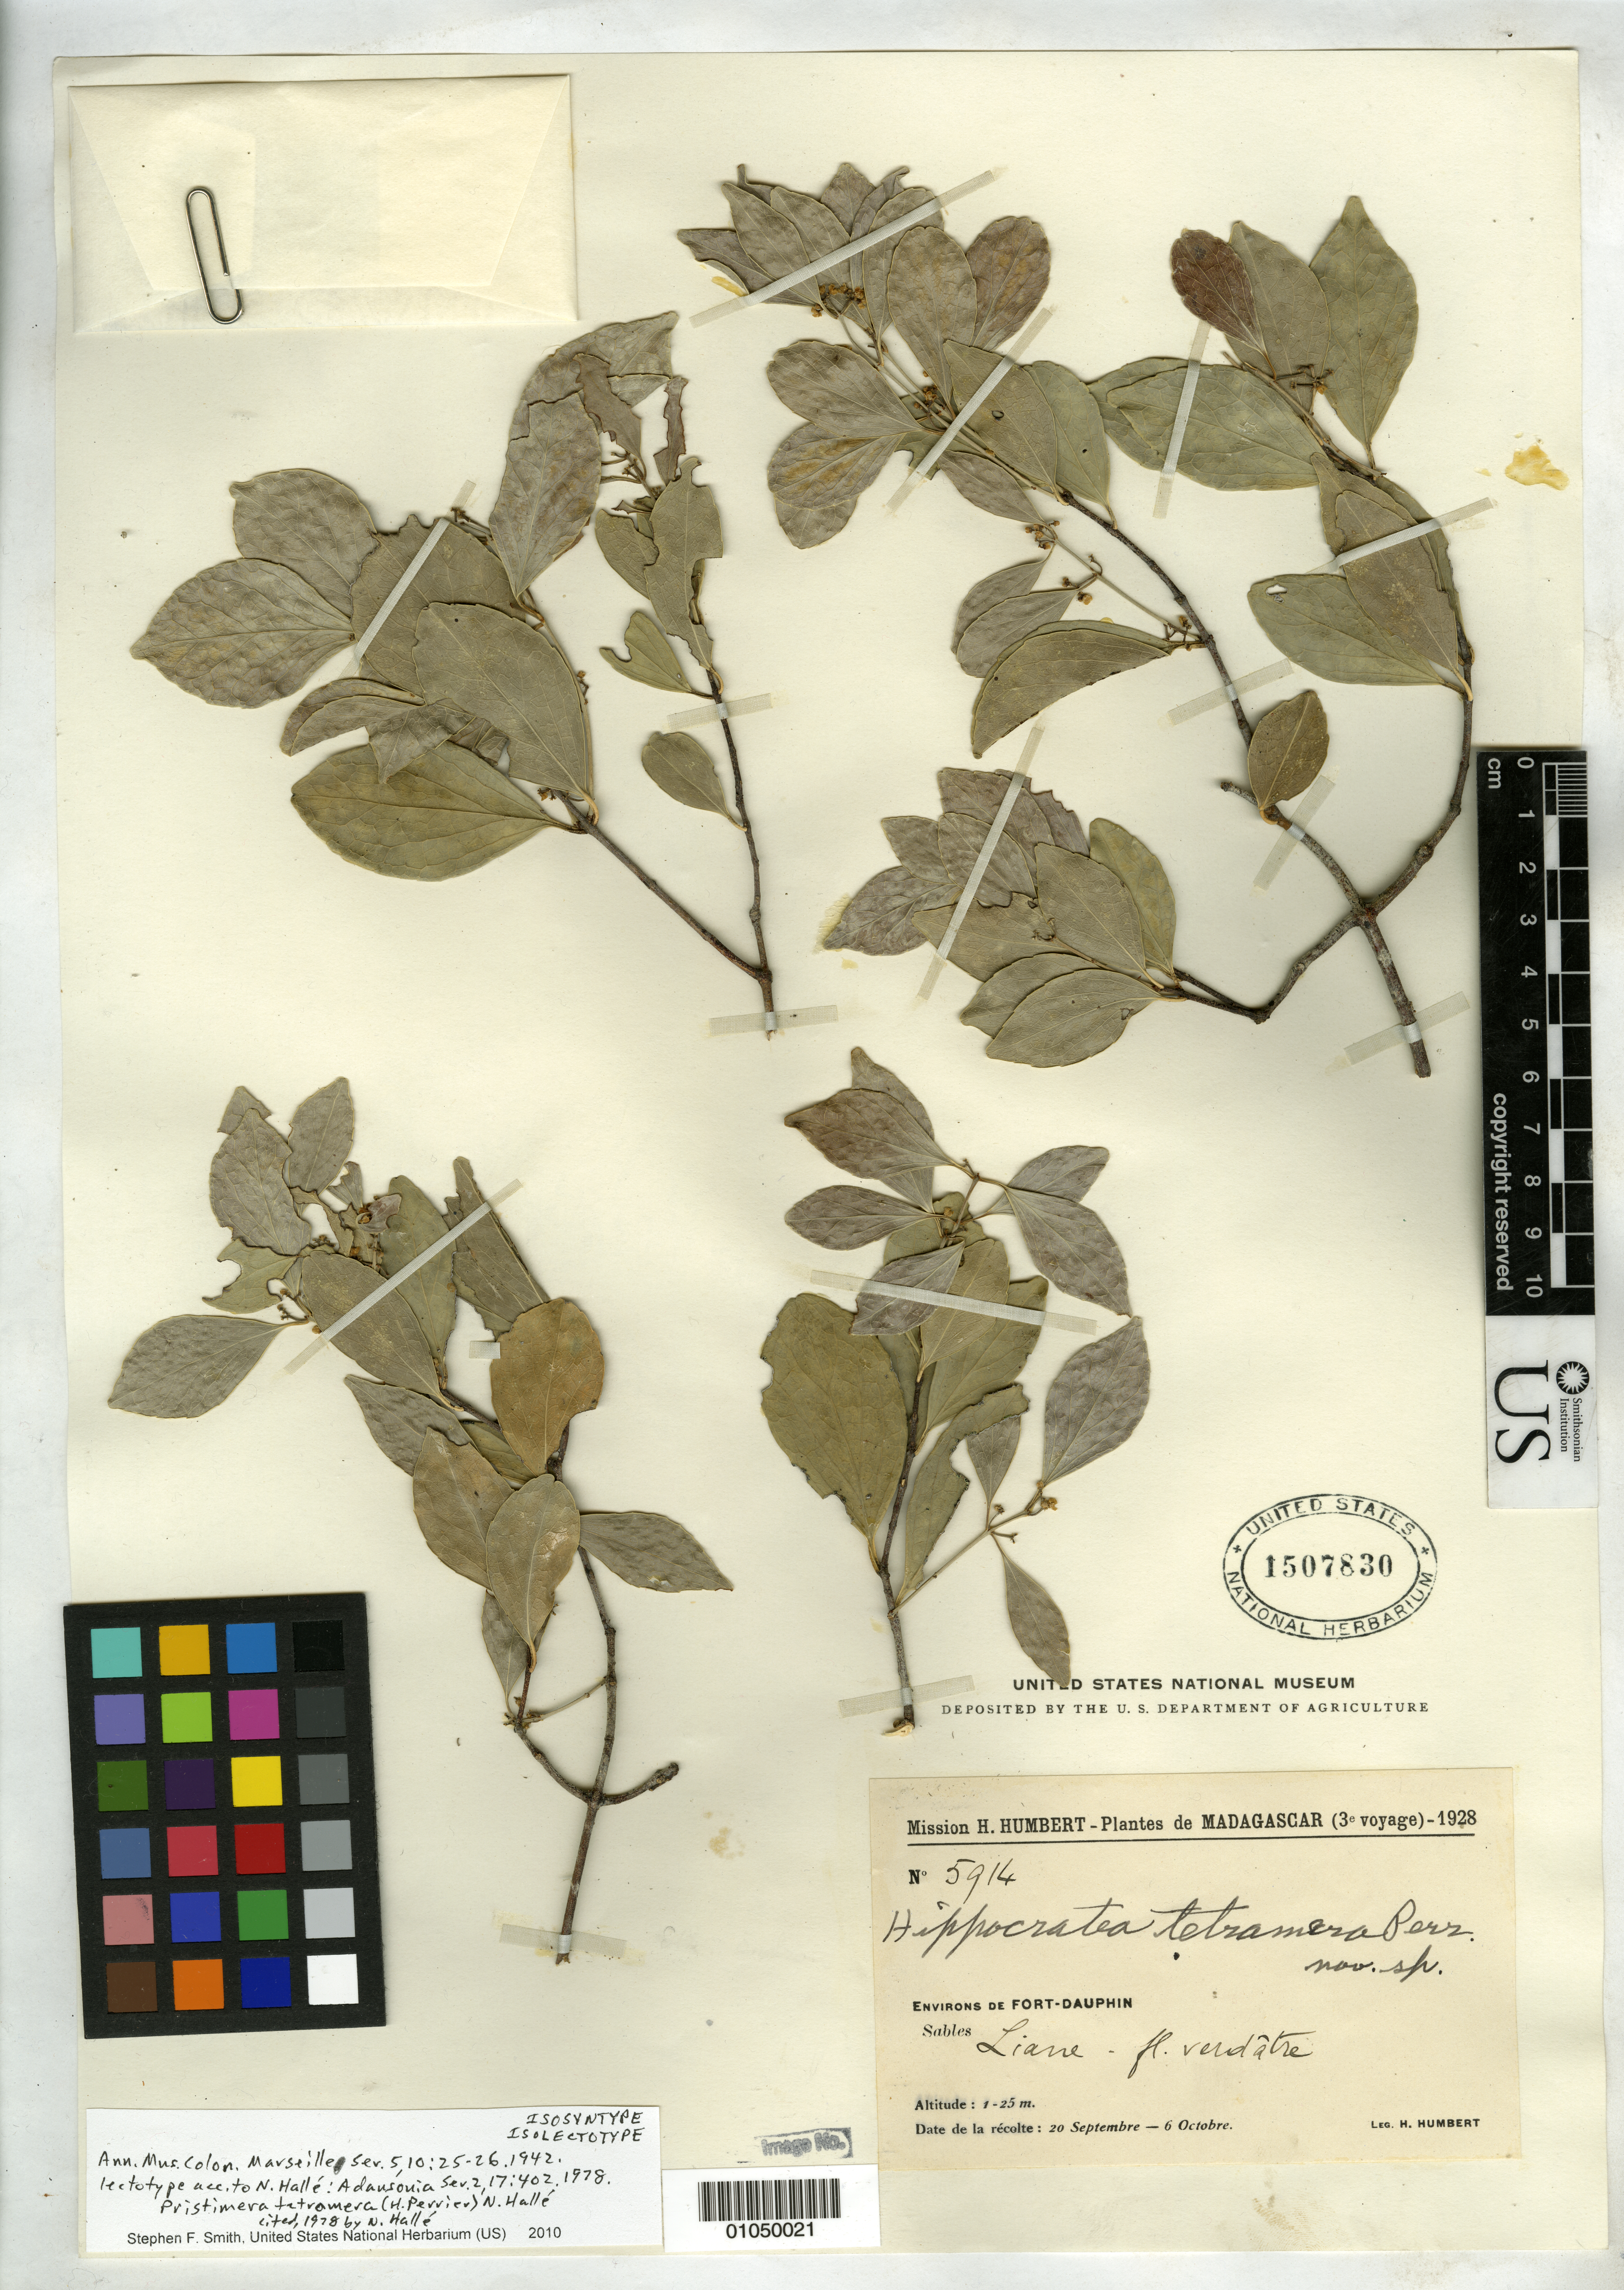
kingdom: Plantae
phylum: Tracheophyta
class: Magnoliopsida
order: Celastrales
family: Celastraceae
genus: Hippocratea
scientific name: Hippocratea tetramera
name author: H. Perrier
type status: Isolectotype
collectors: H. Humbert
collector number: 5914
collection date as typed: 20 Sep 1928 to 06 Oct 1928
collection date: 1928-09-20/1928-10-06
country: Madagascar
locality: Environs de Fort-Dauphin.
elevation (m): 1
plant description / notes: Currently accepted name as cited by N. Hallé (1978).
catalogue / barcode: US 1507830